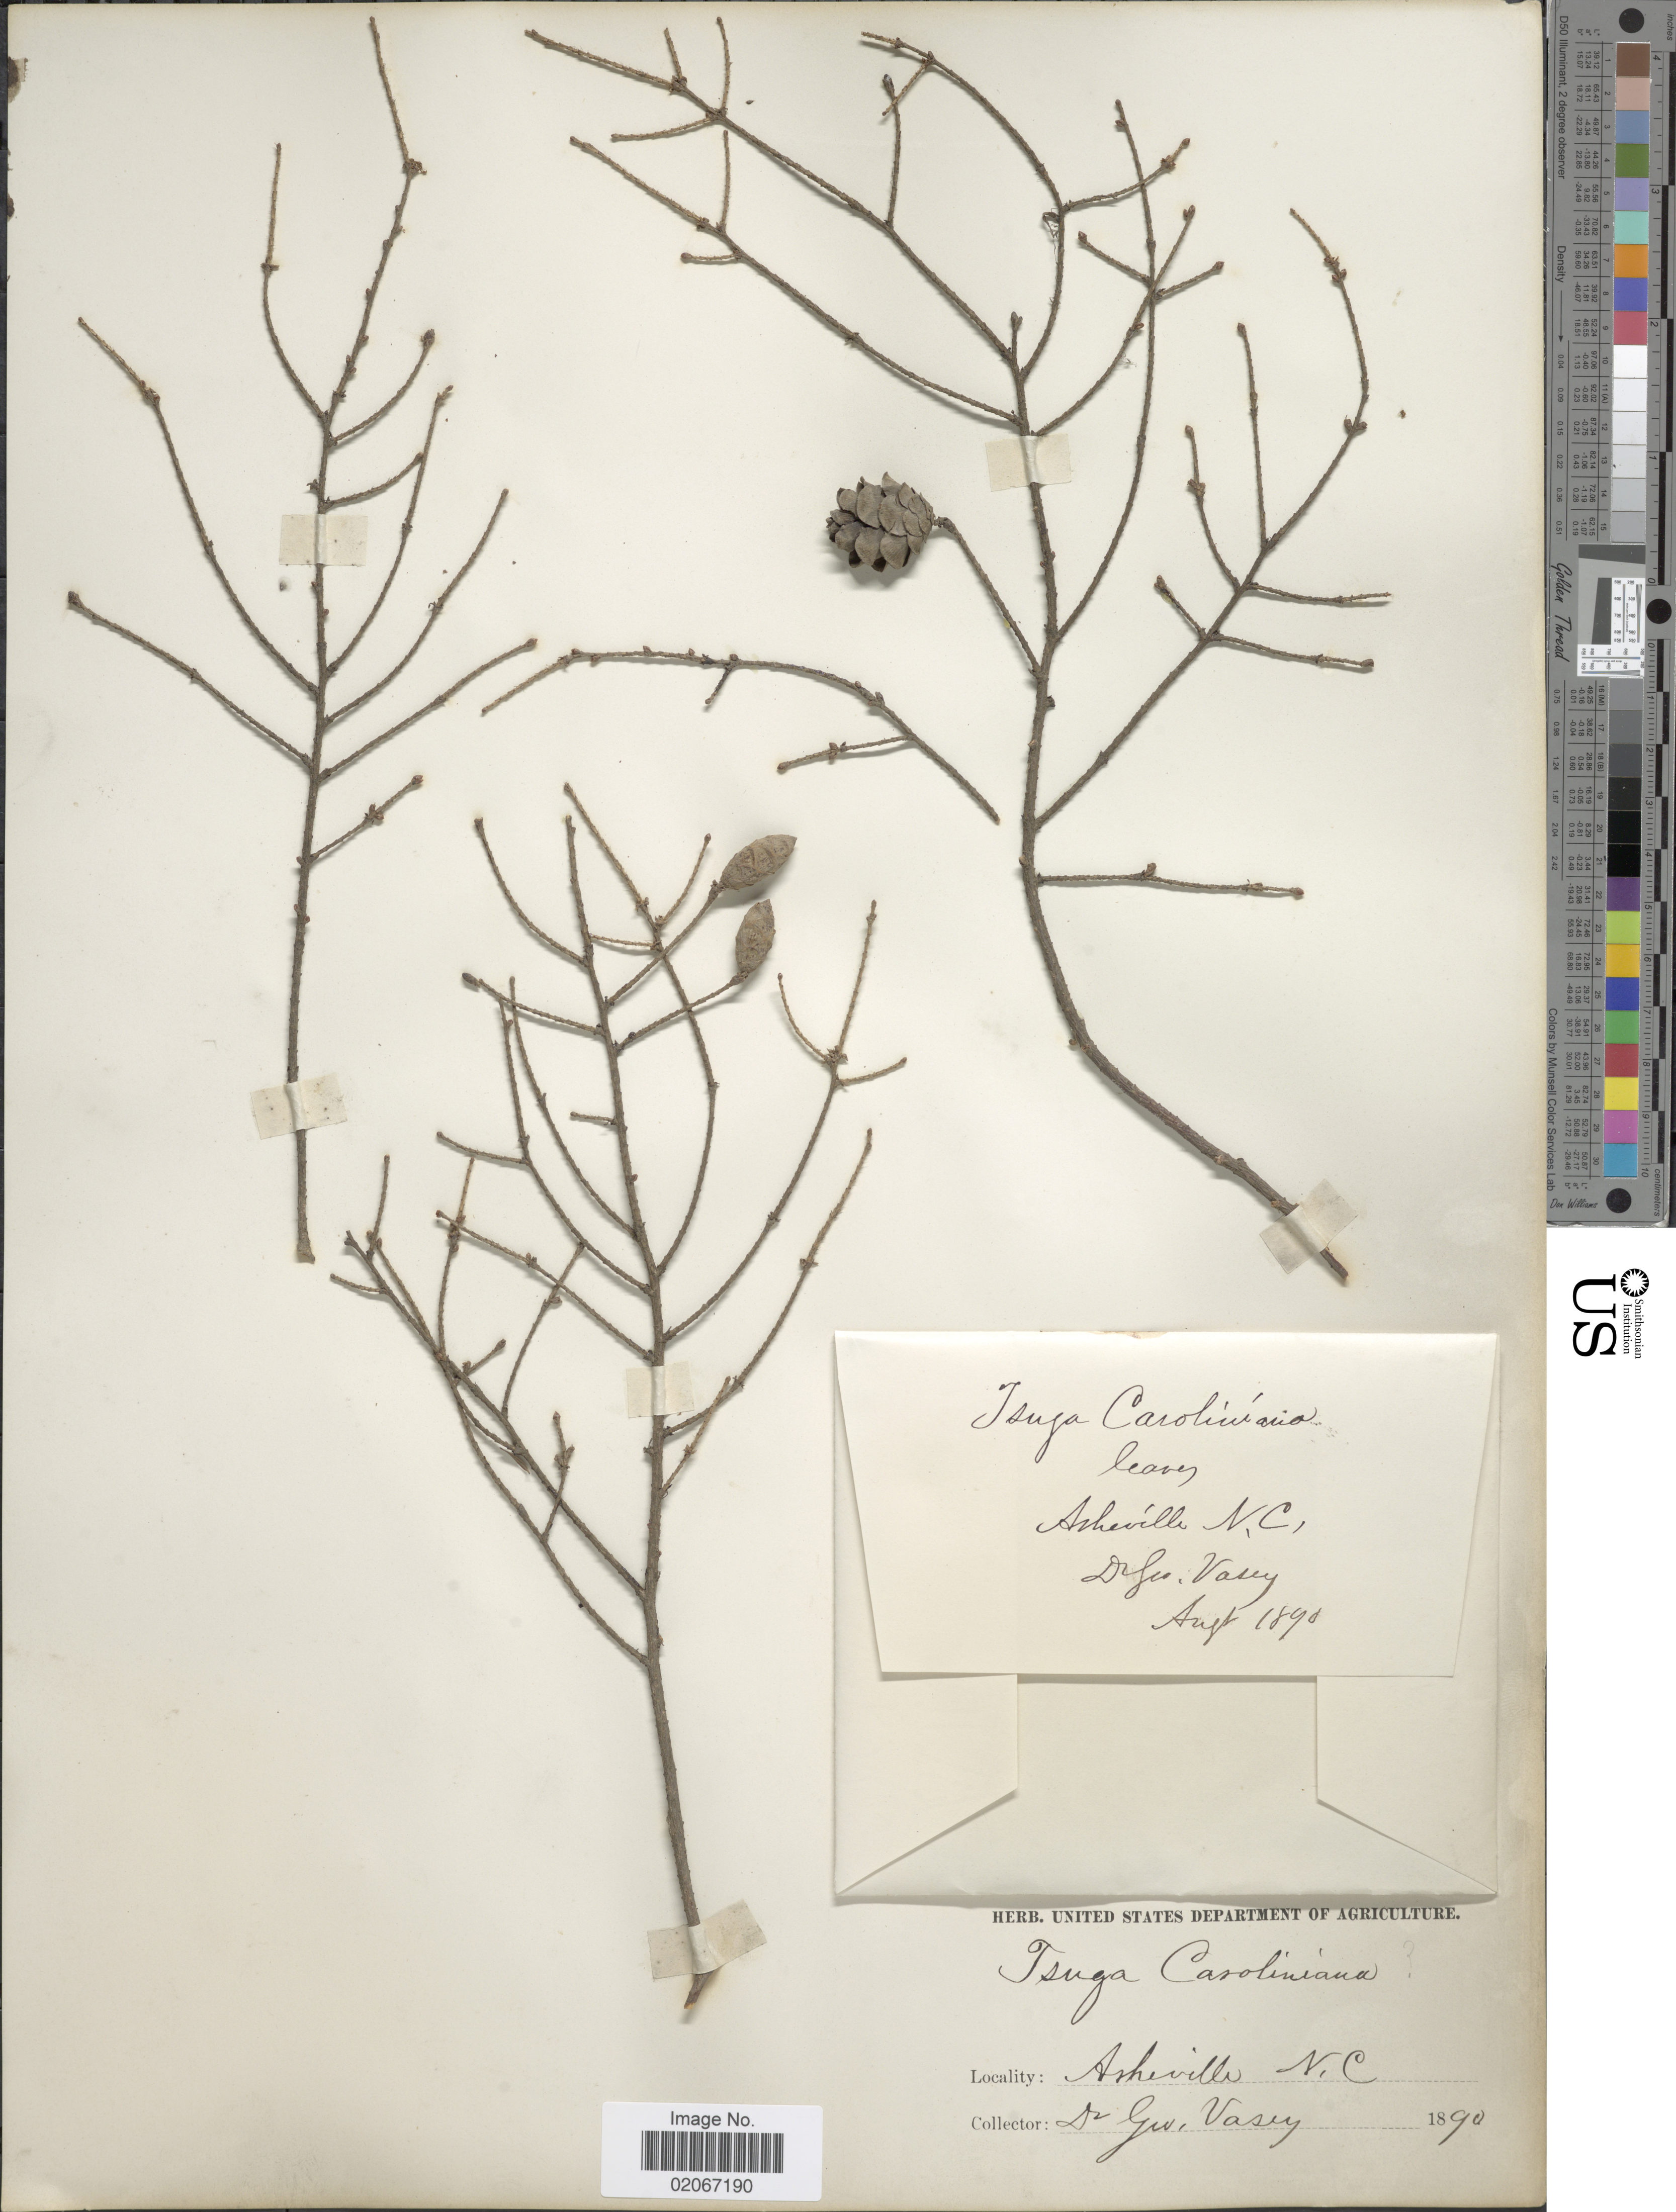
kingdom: Plantae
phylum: Tracheophyta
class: Pinopsida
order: Pinales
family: Pinaceae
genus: Tsuga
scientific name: Tsuga caroliniana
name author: Engelm.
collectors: G. Vasey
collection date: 1890-08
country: United States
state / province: North Carolina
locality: Asheville